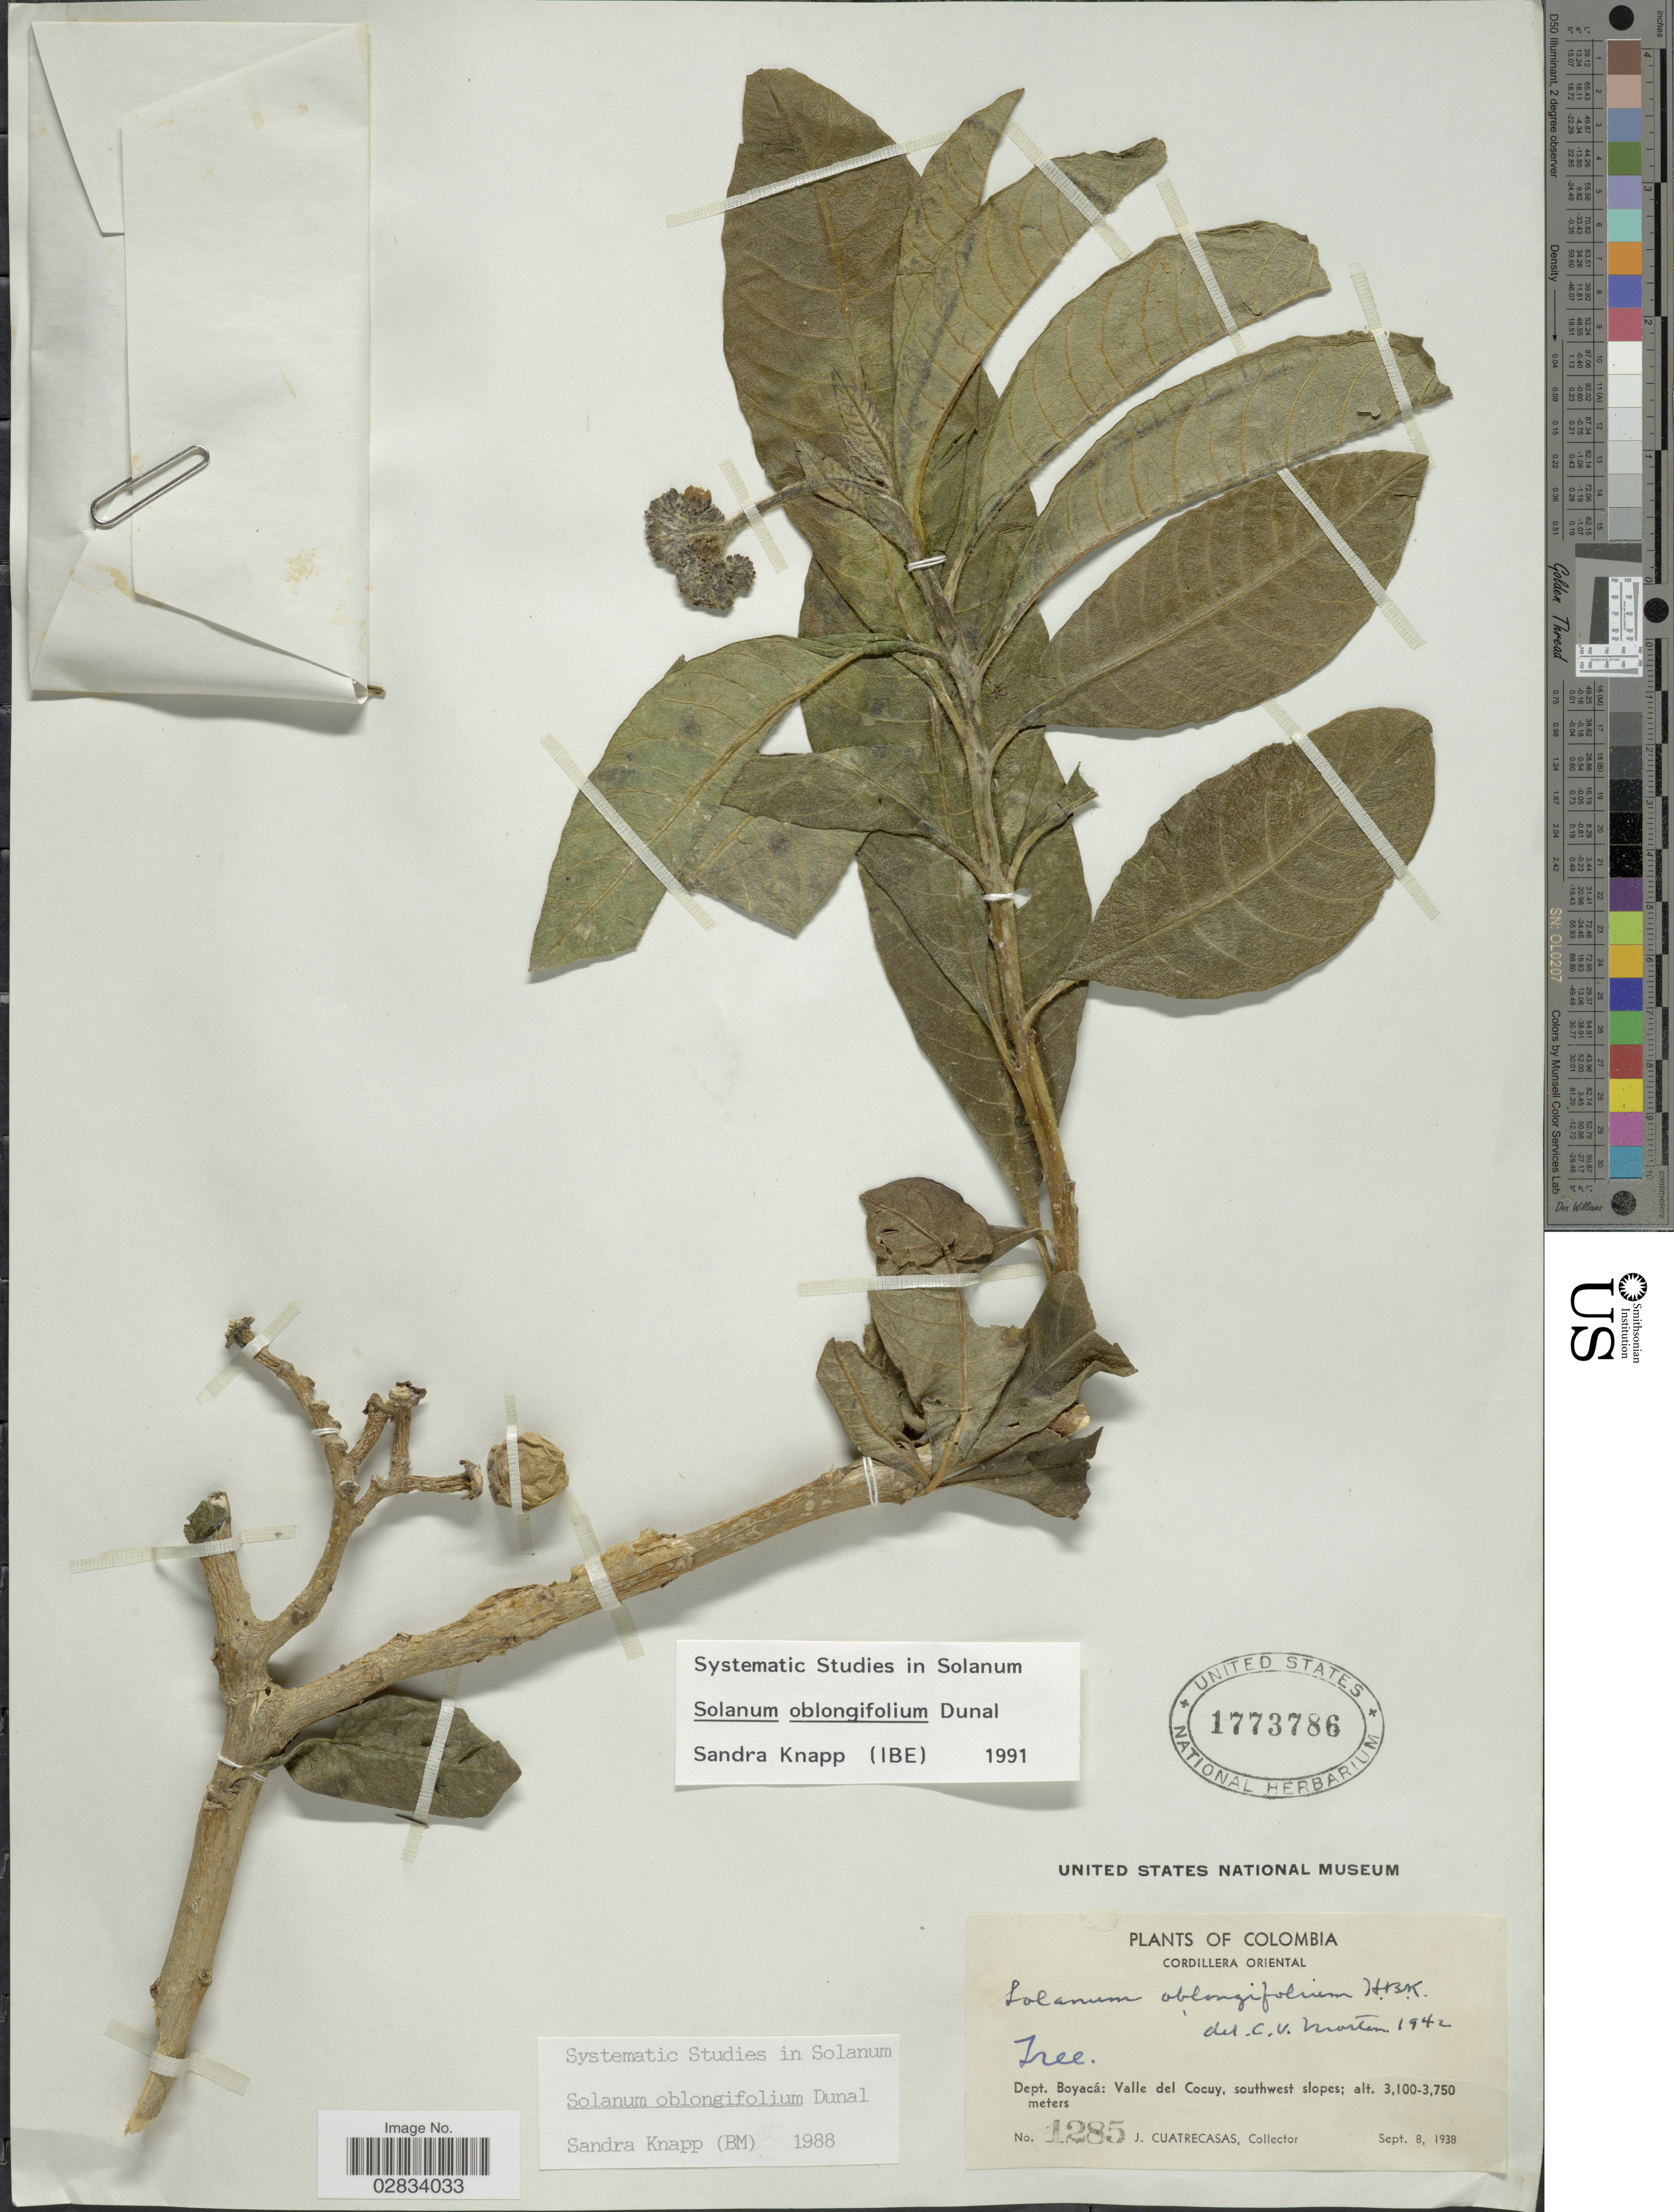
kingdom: Plantae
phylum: Tracheophyta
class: Magnoliopsida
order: Solanales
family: Solanaceae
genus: Solanum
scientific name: Solanum oblongifolium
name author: Duval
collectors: J. Cuatrecasas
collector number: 1285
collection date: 1938-09-08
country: Colombia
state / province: Boyacá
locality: Cordillera Oriental, Dept. Boyacá: Valle del Cocuy, southwest slopes.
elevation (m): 3100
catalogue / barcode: US 1773786